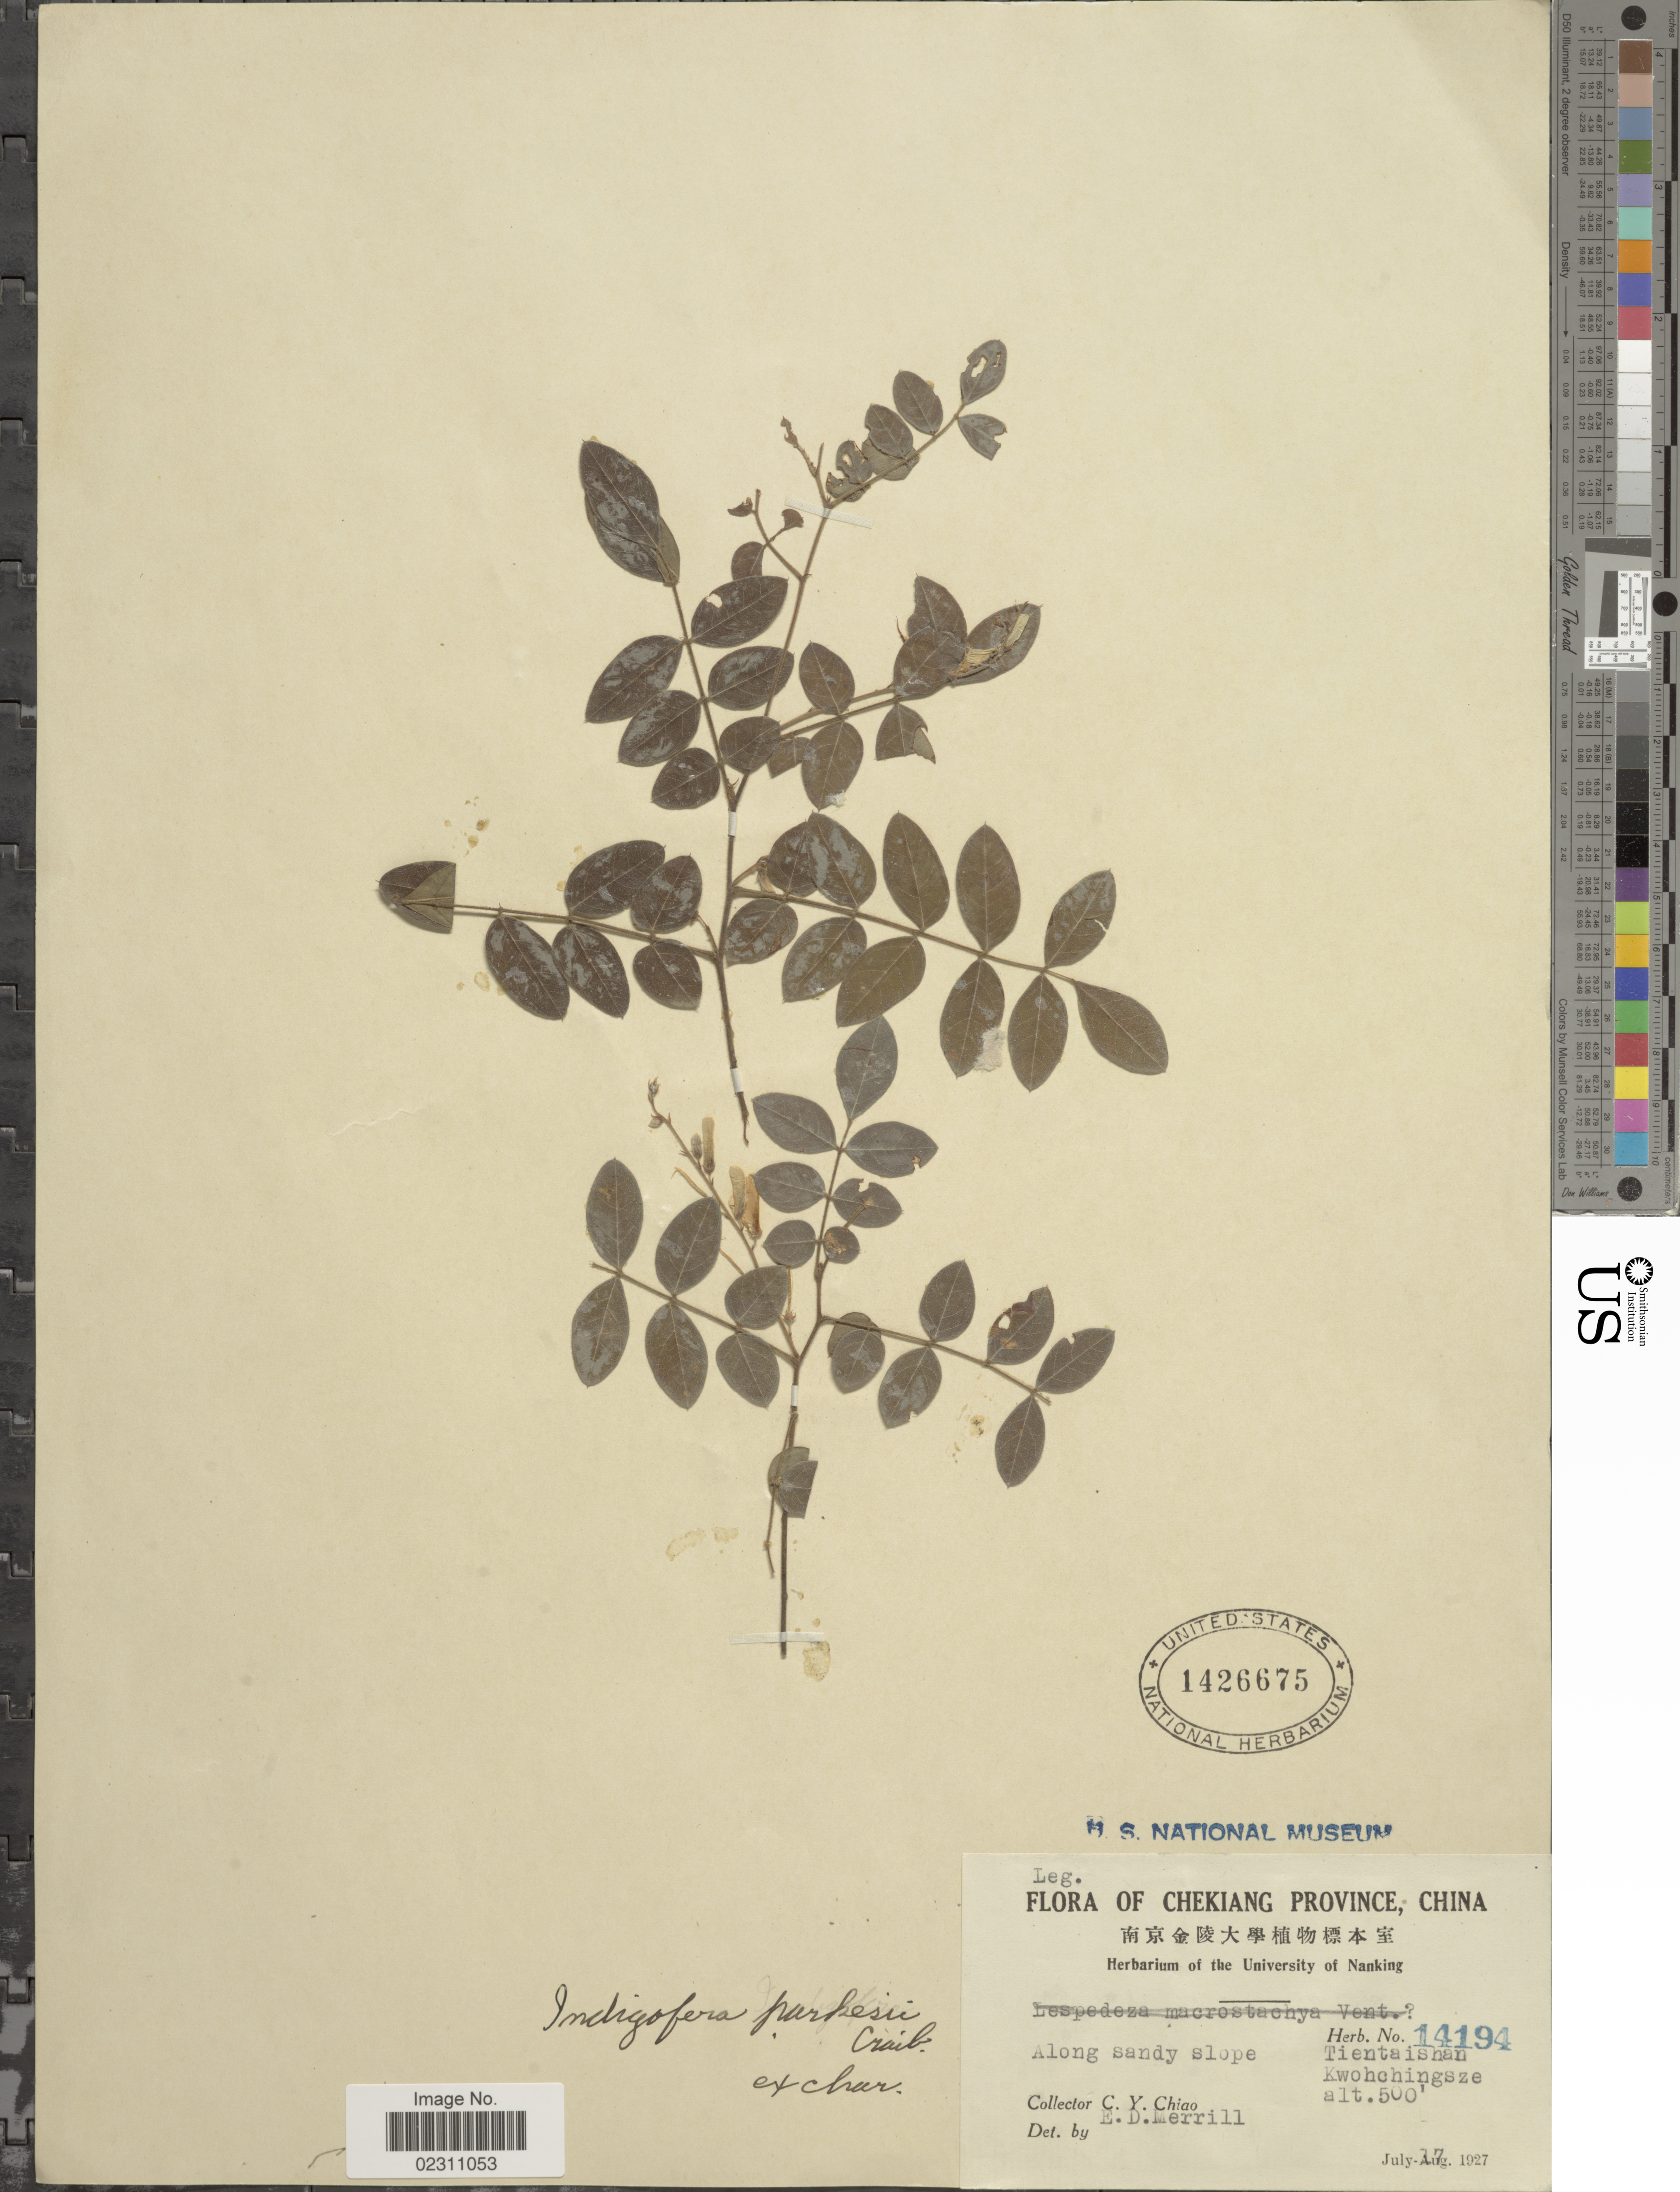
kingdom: Plantae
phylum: Tracheophyta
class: Magnoliopsida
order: Fabales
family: Fabaceae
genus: Indigofera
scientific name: Indigofera parkesii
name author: Craib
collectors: C. Y. Chiao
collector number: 14194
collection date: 1927-07-17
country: China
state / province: Zhejiang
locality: Chekiang Province, Tientaishan, Kwohchingsze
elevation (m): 152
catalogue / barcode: US 1426675